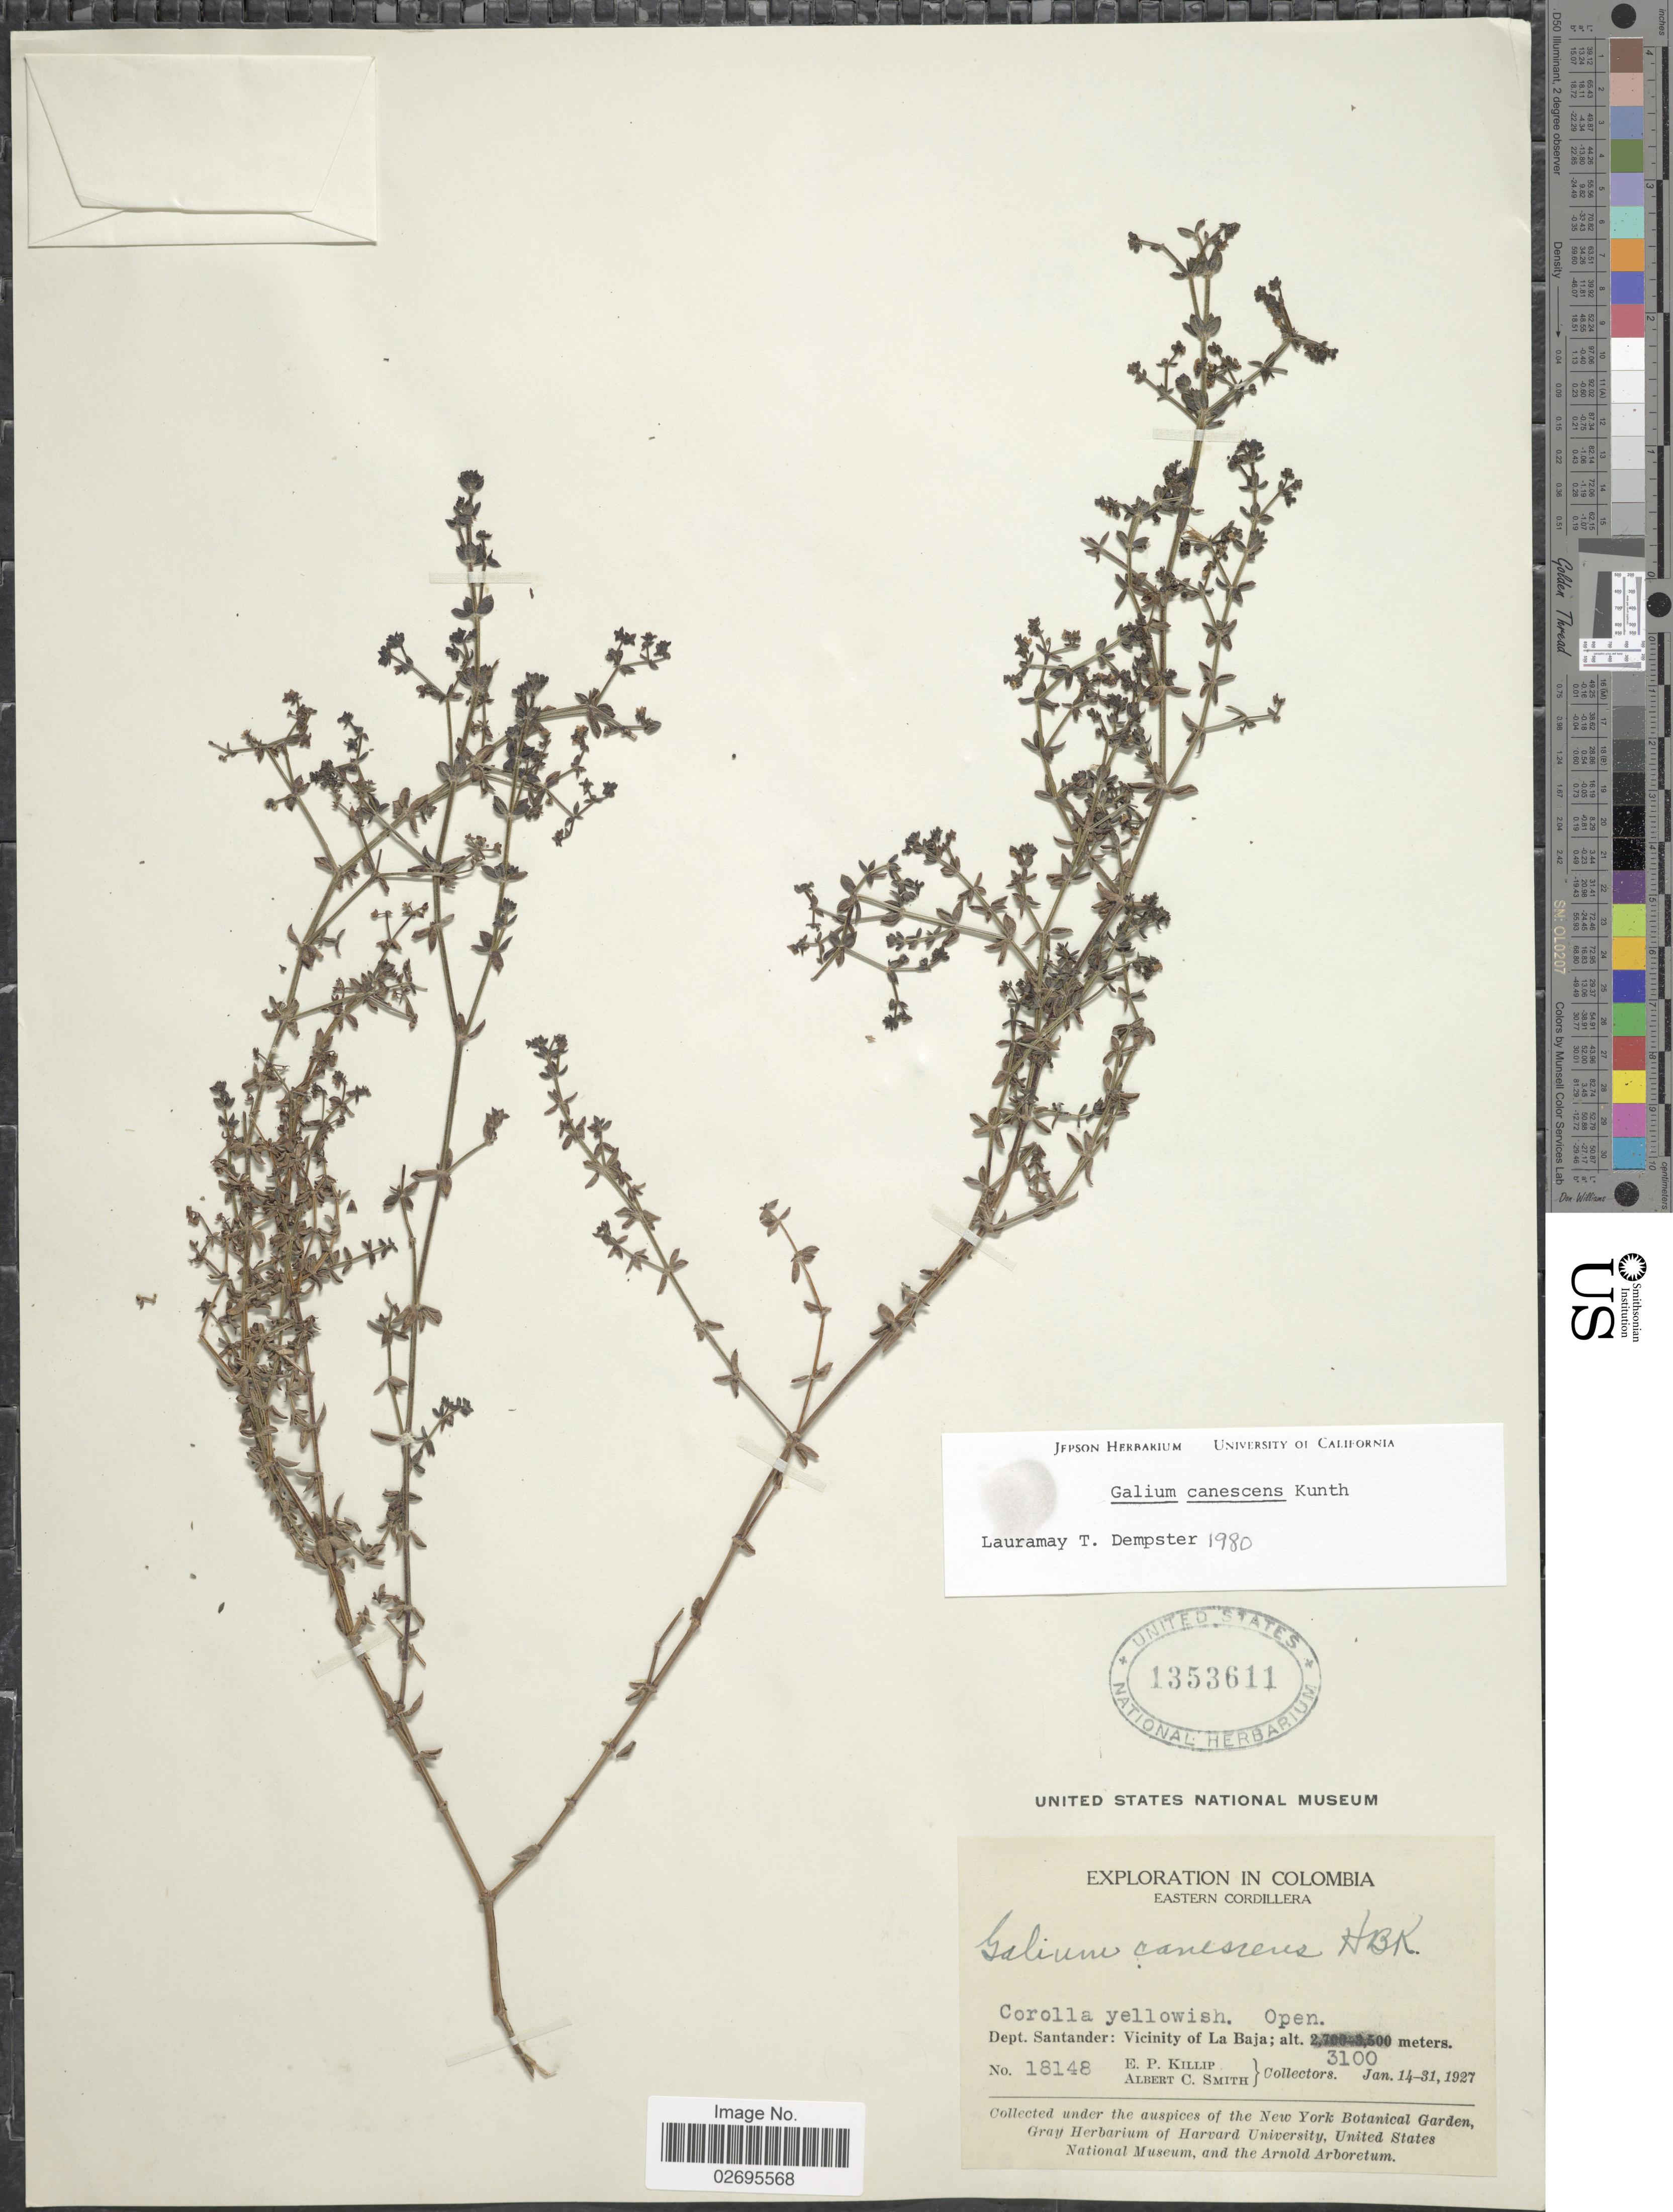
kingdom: Plantae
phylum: Tracheophyta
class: Magnoliopsida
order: Gentianales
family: Rubiaceae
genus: Galium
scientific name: Galium canescens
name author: Kunth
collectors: E. P. Killip & A. C. Smith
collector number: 18148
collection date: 1927-01-14/1927-01-31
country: Colombia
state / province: Santander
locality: Eastern Cordillera, Open, Dept. Santander: Vicinity of La Baja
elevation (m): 3100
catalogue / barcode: US 1353611